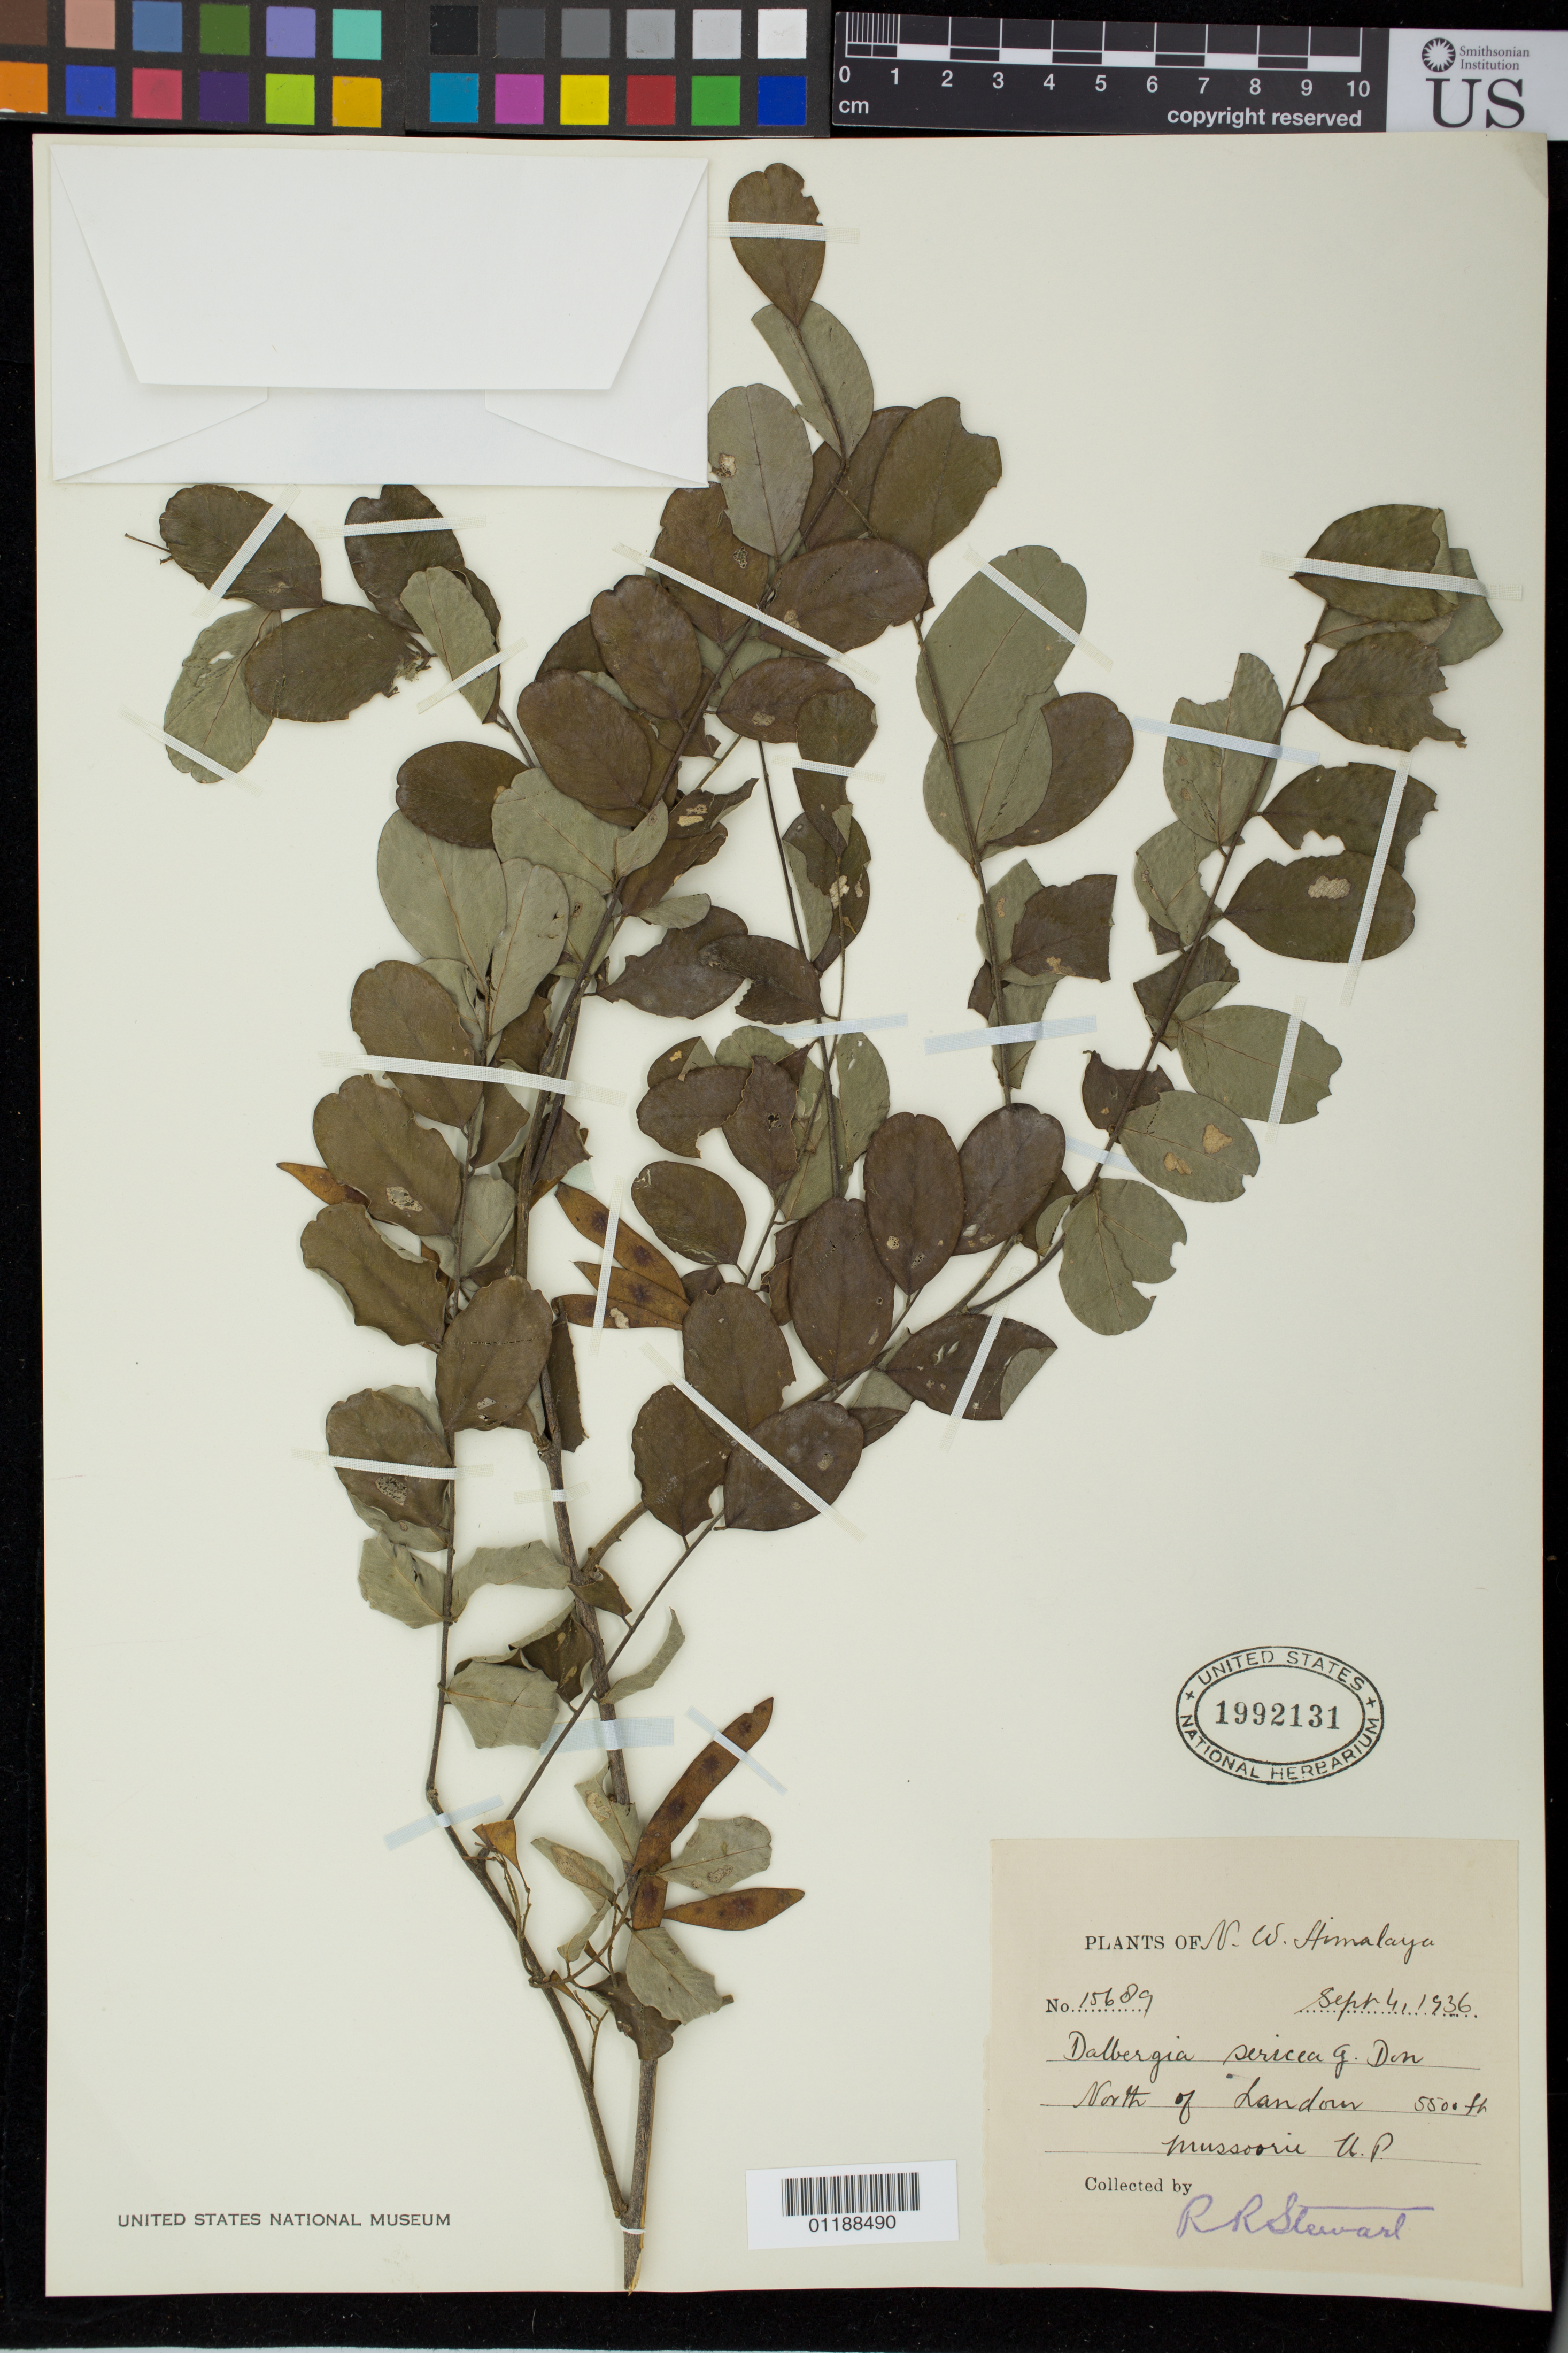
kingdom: Plantae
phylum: Tracheophyta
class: Magnoliopsida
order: Fabales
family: Fabaceae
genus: Dalbergia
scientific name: Dalbergia sericea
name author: Bojer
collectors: R. R. Stewart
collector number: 15689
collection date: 1936-09-04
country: India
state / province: Uttar Pradesh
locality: N.W. Himalaya. North of Landorn. Mussoorii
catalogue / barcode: US 1992131